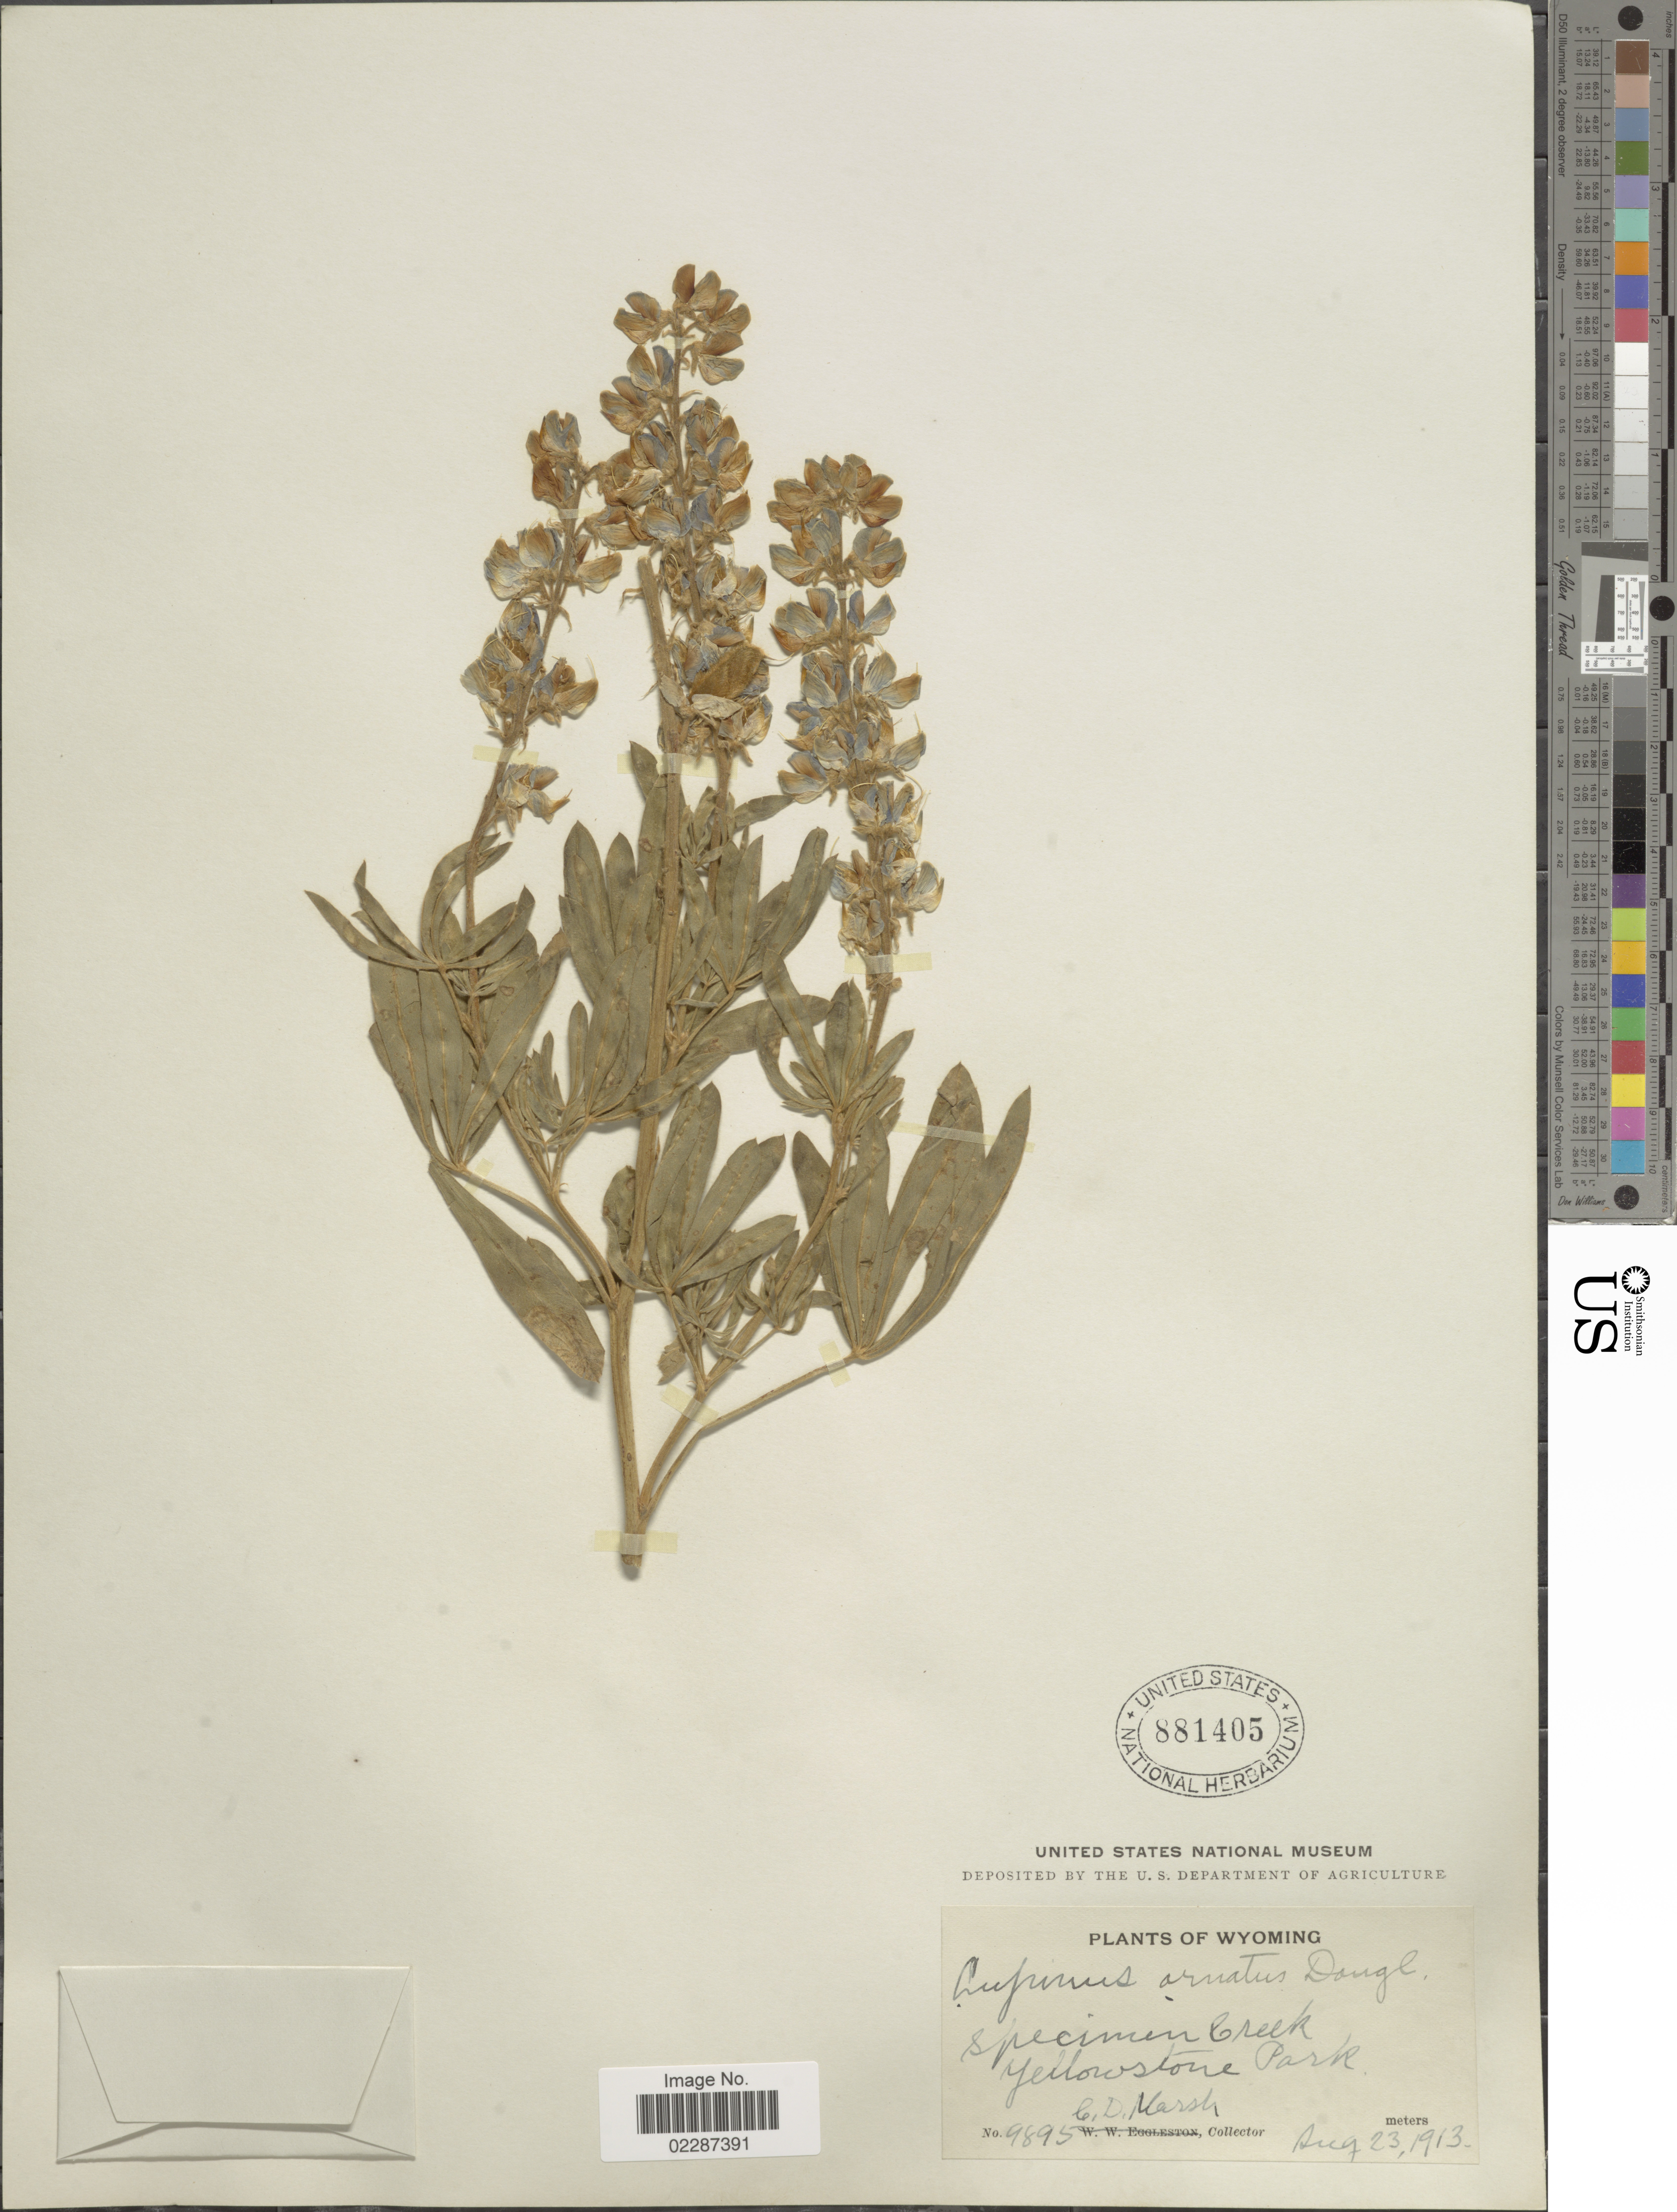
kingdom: Plantae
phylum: Tracheophyta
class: Magnoliopsida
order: Fabales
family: Fabaceae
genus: Lupinus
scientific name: Lupinus sericeus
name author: Pursh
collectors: C. D. Marsh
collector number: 9895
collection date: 1913-08-23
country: United States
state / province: Wyoming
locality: Specimen Creek, Yellowstone Park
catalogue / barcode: US 881405